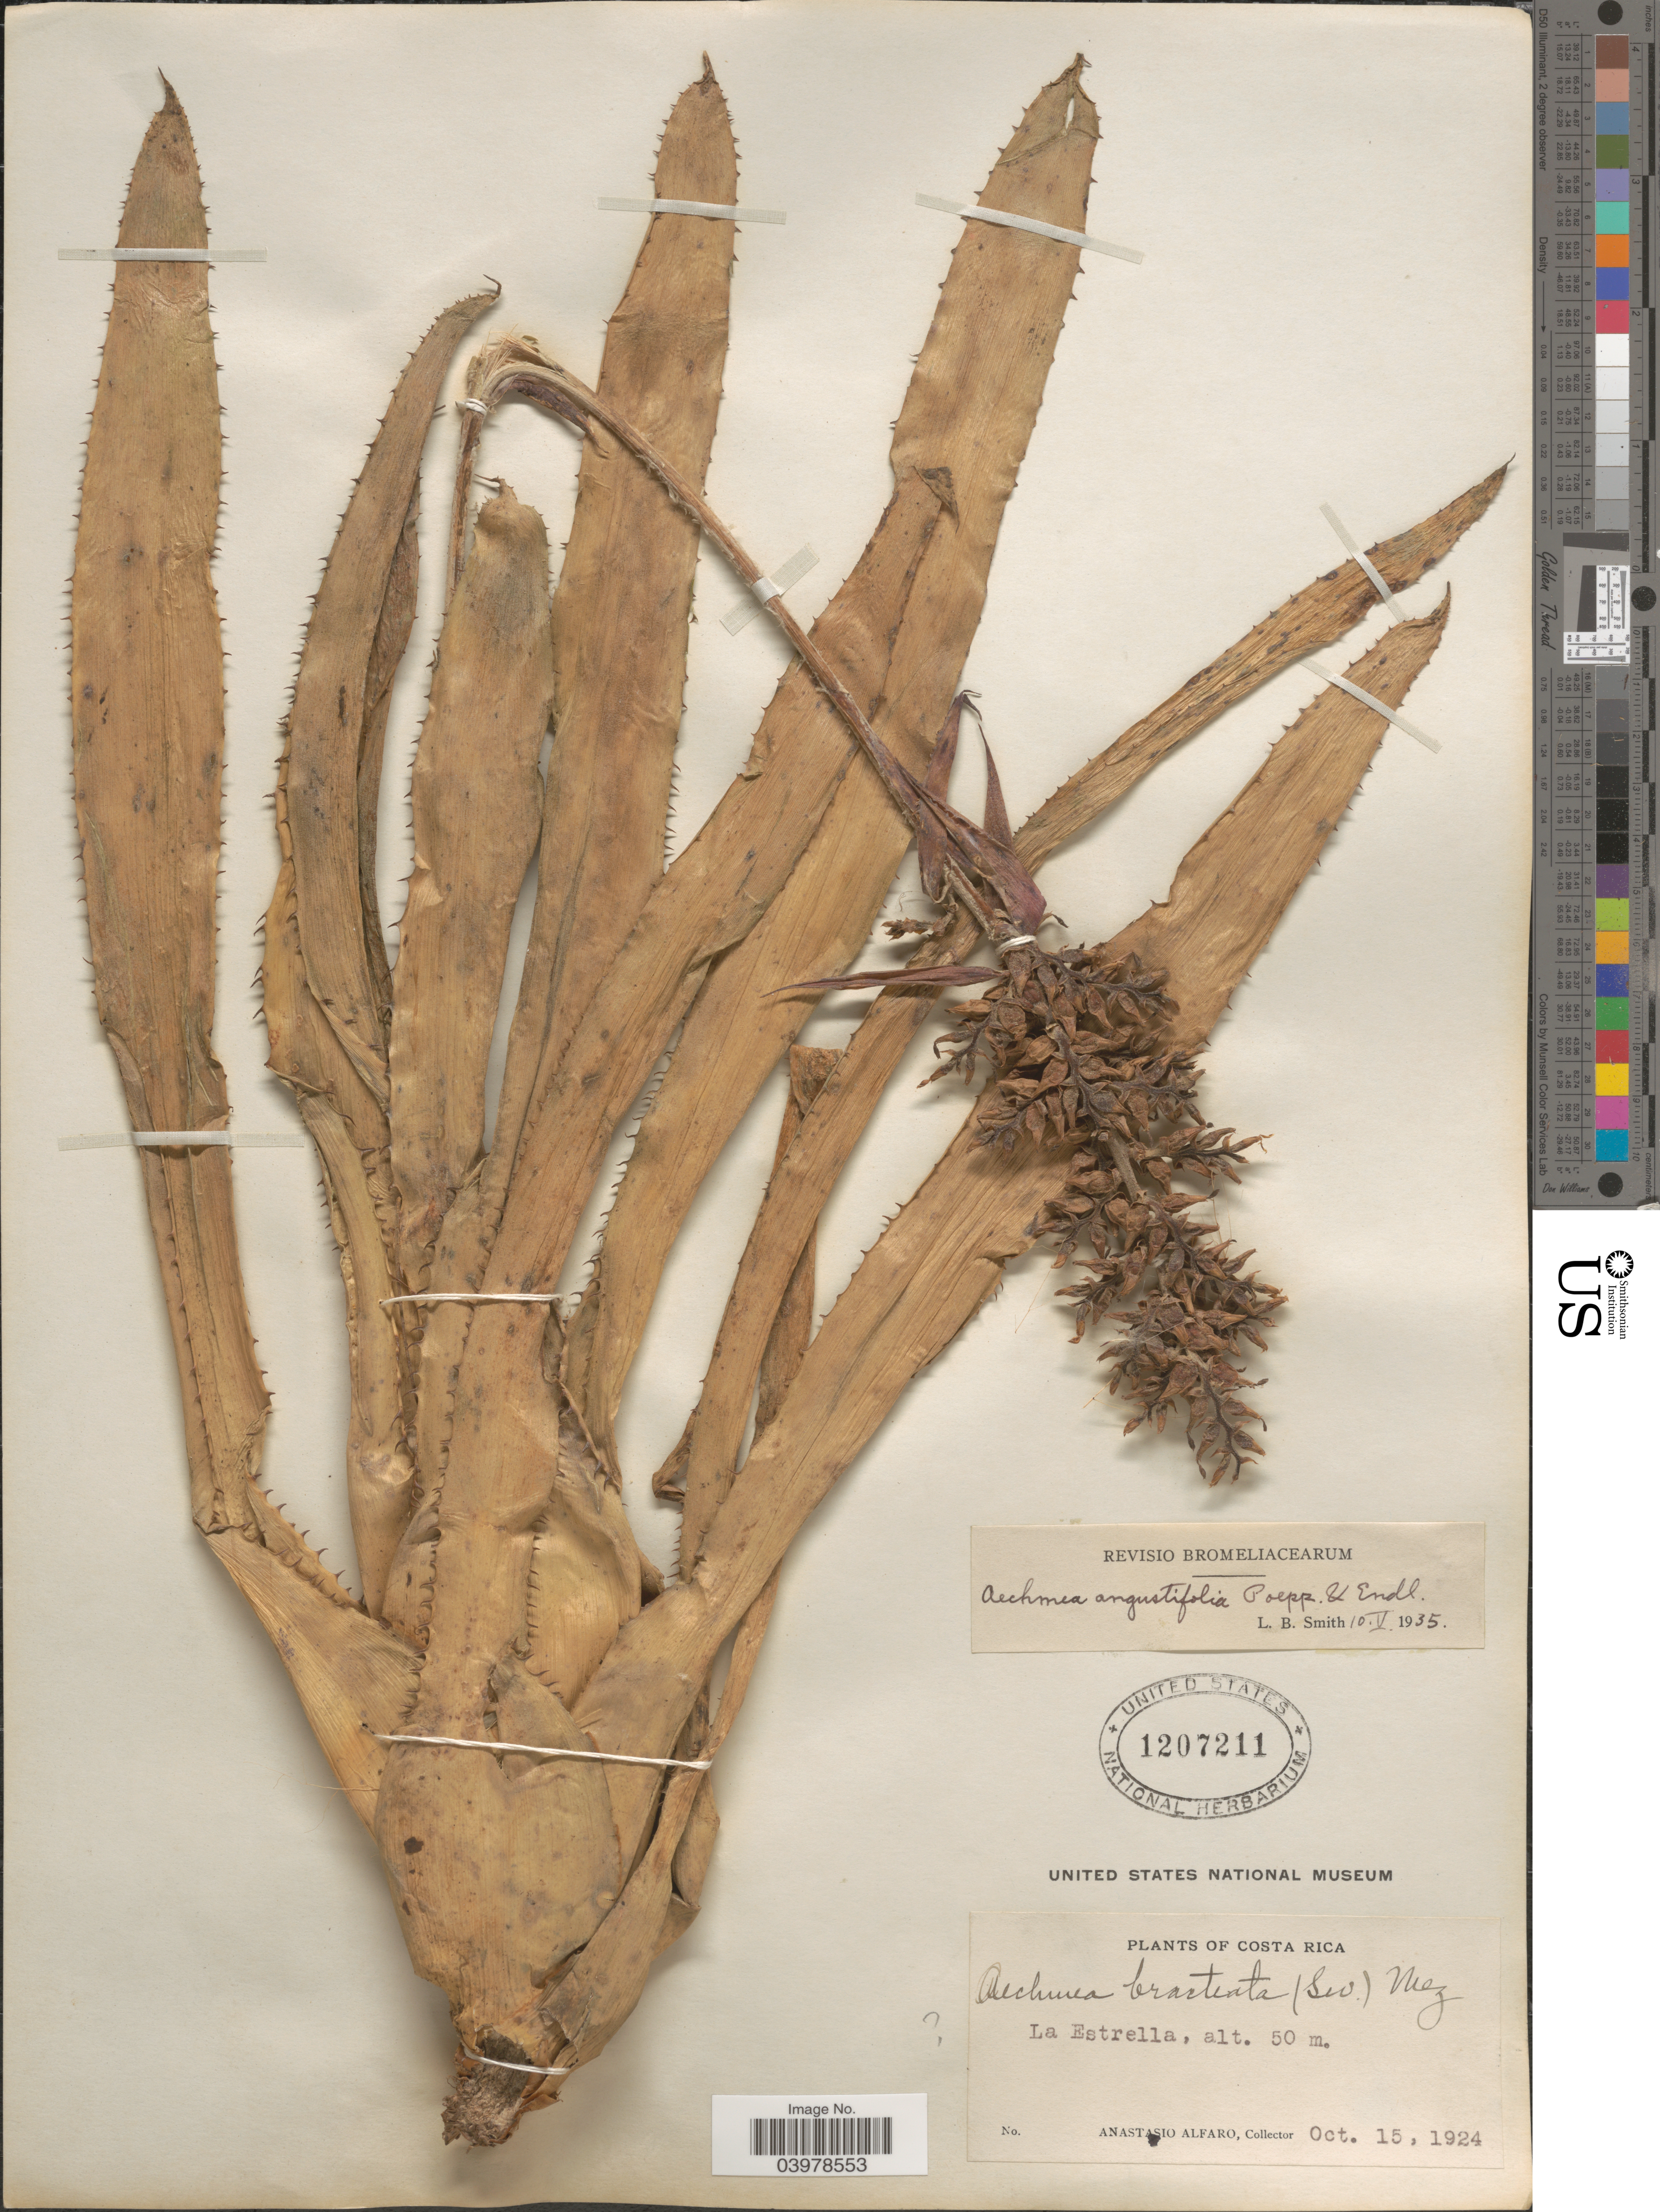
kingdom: Plantae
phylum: Tracheophyta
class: Liliopsida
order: Poales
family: Bromeliaceae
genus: Aechmea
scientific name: Aechmea angustifolia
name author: Poepp. & Endl.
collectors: A. Alfaro Gonzalez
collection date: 1924-10-15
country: Costa Rica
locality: La Estrella.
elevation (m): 50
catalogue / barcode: US 1207211